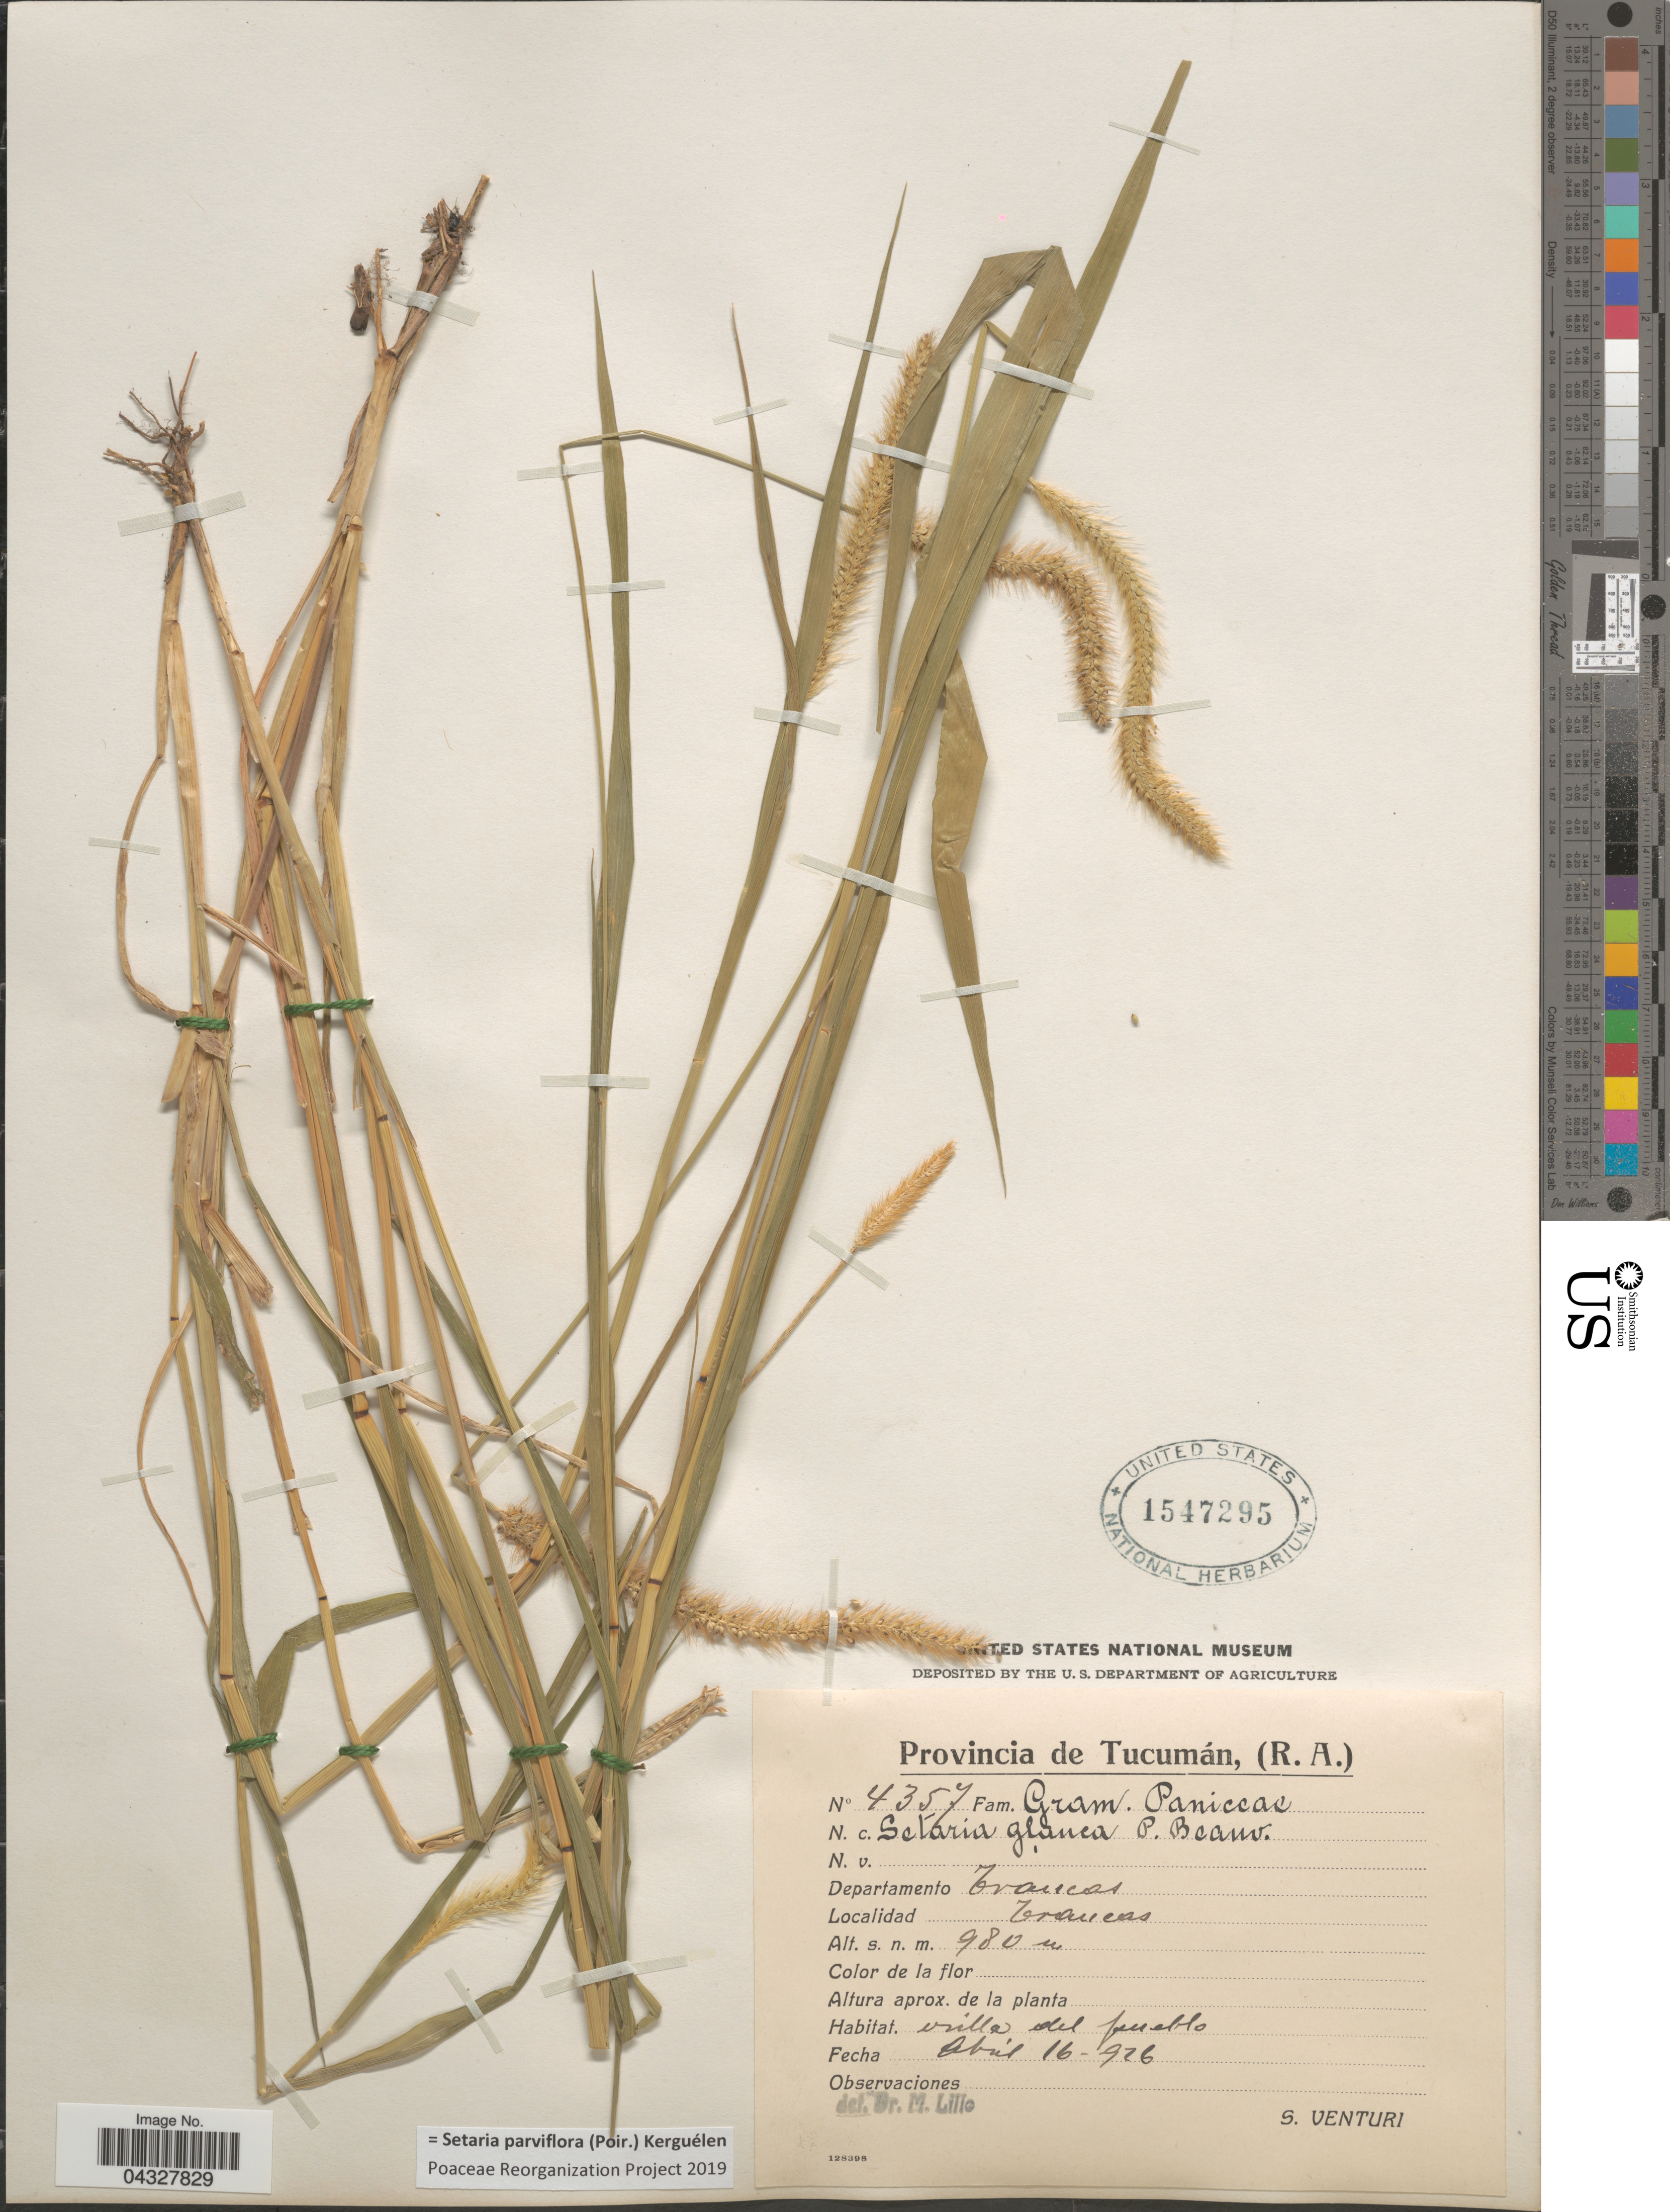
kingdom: Plantae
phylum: Tracheophyta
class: Liliopsida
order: Poales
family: Poaceae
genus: Setaria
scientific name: Setaria parviflora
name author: (Poir.) Kerguélen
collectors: S. Venturi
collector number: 4357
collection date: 1926-04-16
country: Argentina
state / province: Tucuman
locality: Departamento Trancas. Trancas.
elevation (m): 980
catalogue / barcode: US 1547295